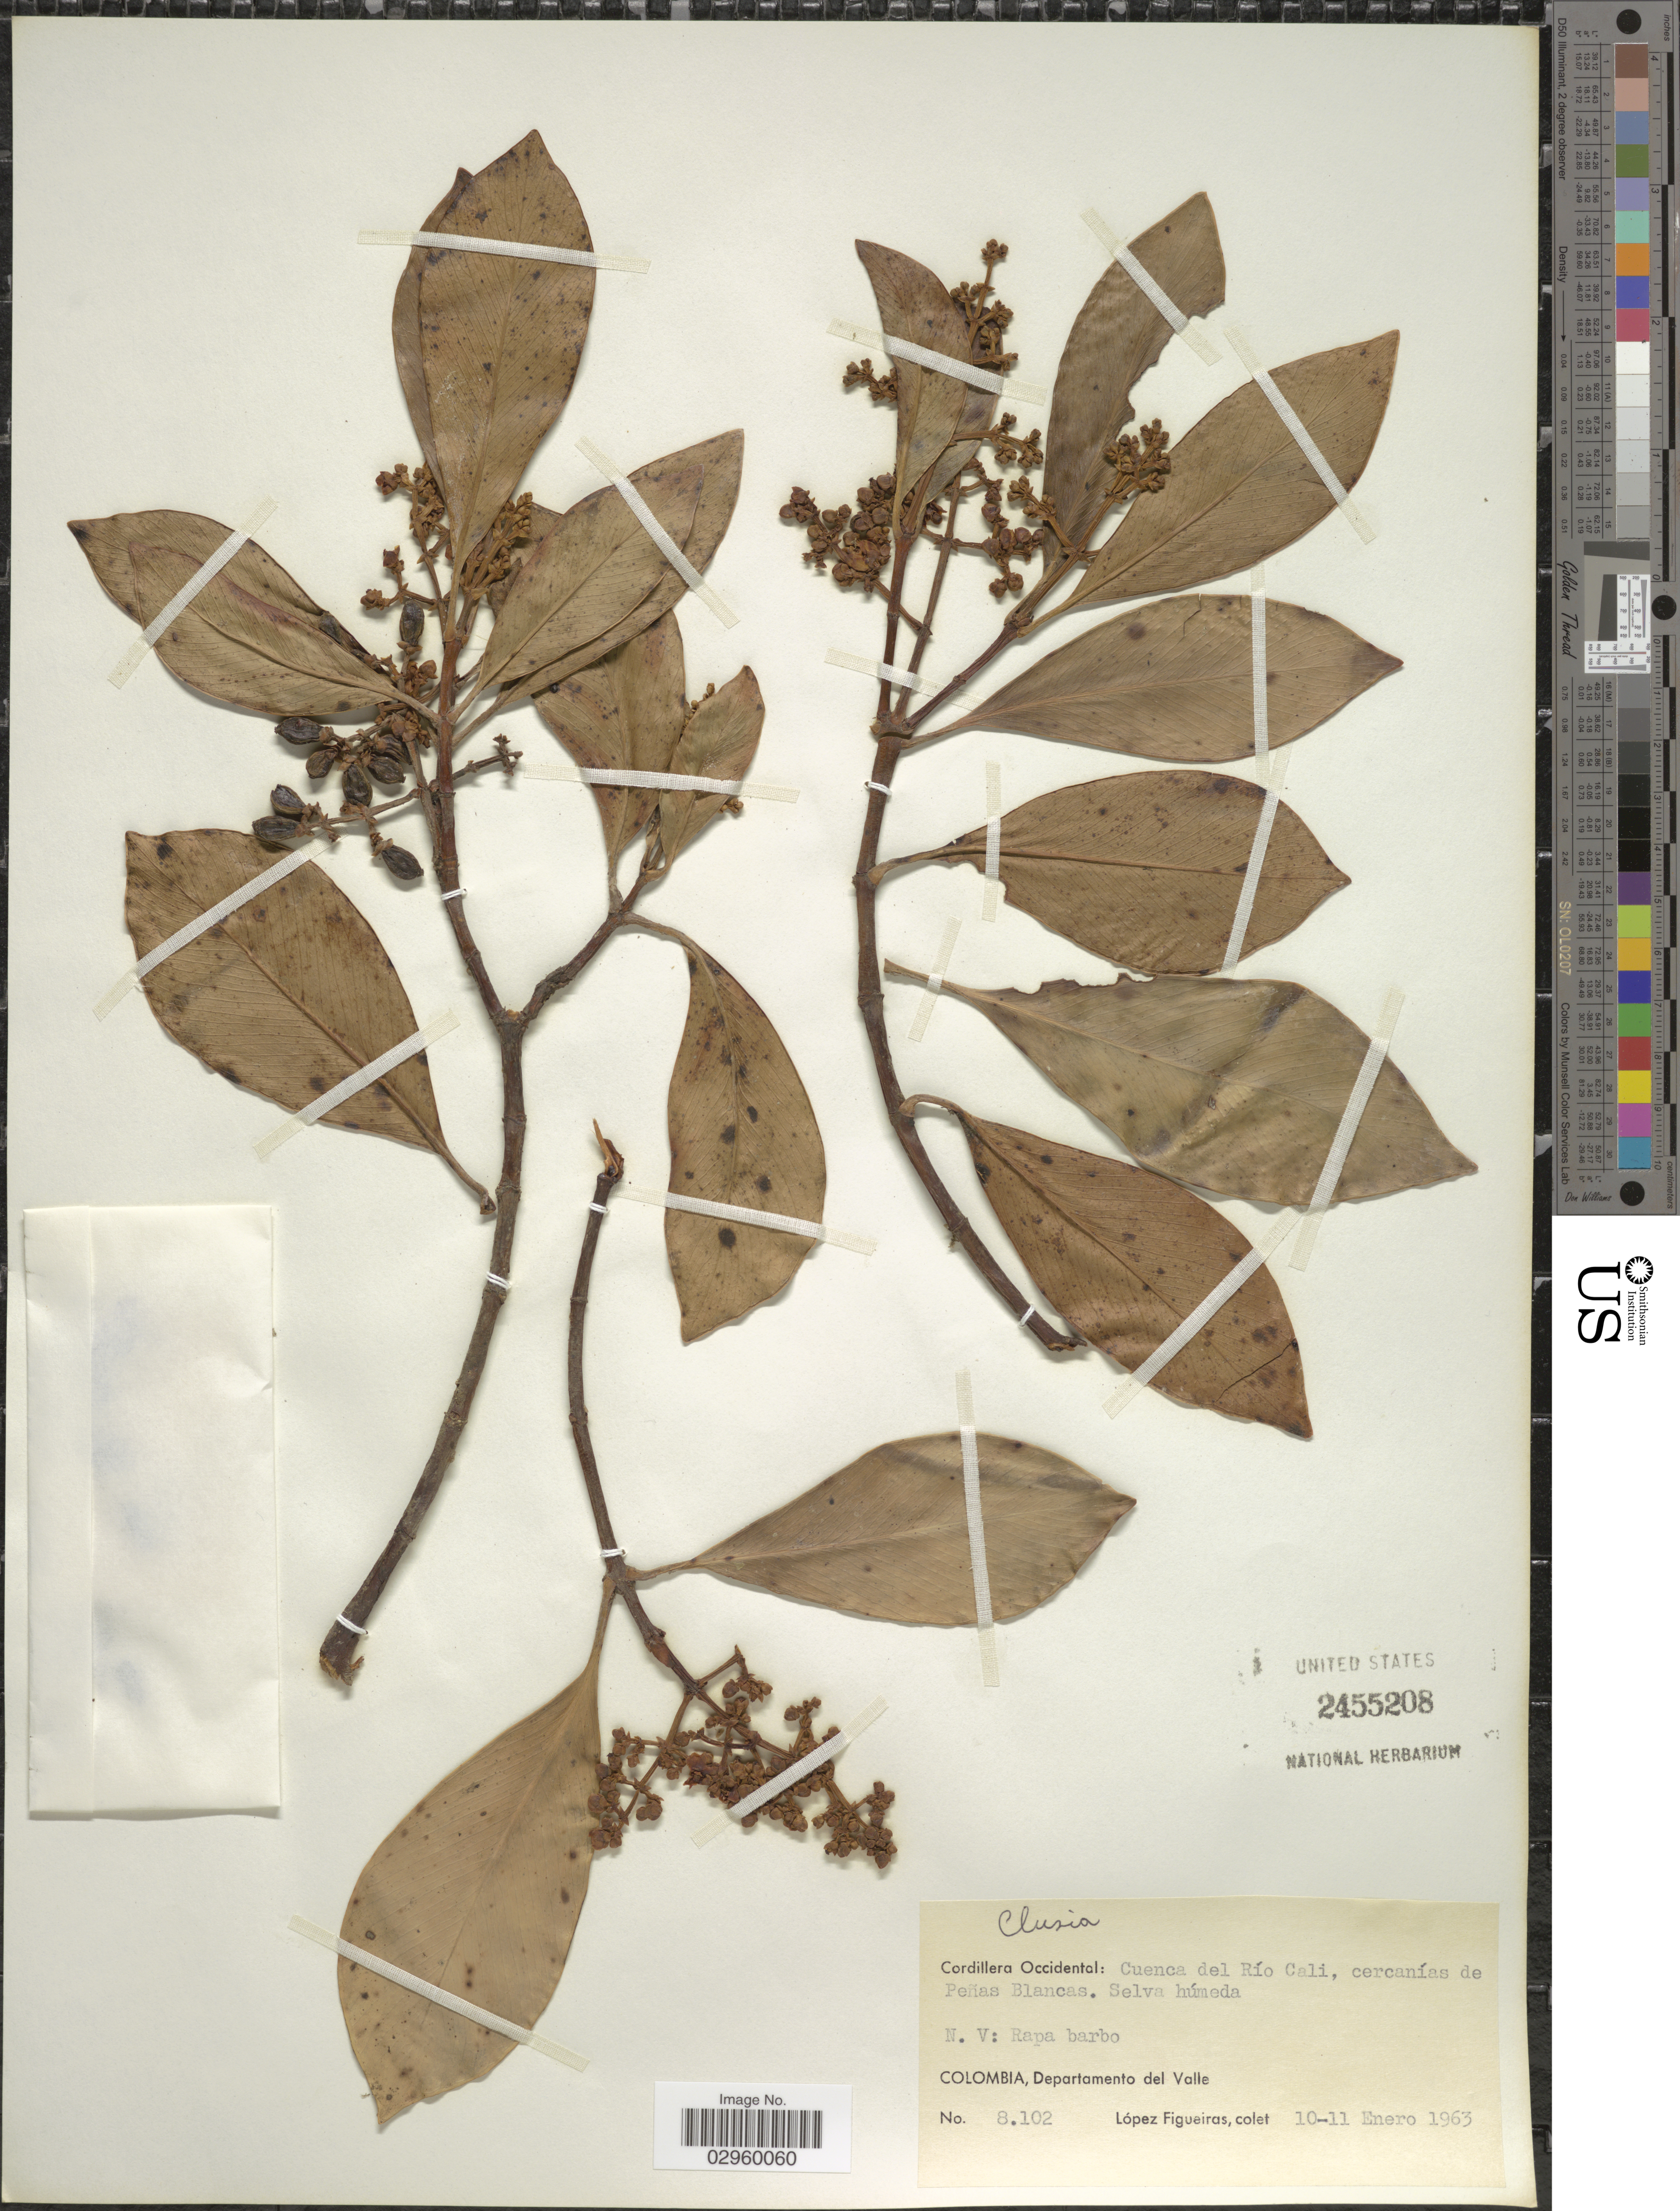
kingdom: Plantae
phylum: Tracheophyta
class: Magnoliopsida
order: Malpighiales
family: Clusiaceae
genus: Clusia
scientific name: Clusia sp.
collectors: M. López Figueiras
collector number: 8102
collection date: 1963-01-10/1963-01-11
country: Colombia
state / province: Valle del Cauca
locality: Cordillera Occidental: Cuenca del Río Cali, cercanías de Peñas Blancas, Departamento del Valle.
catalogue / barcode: US 2455208